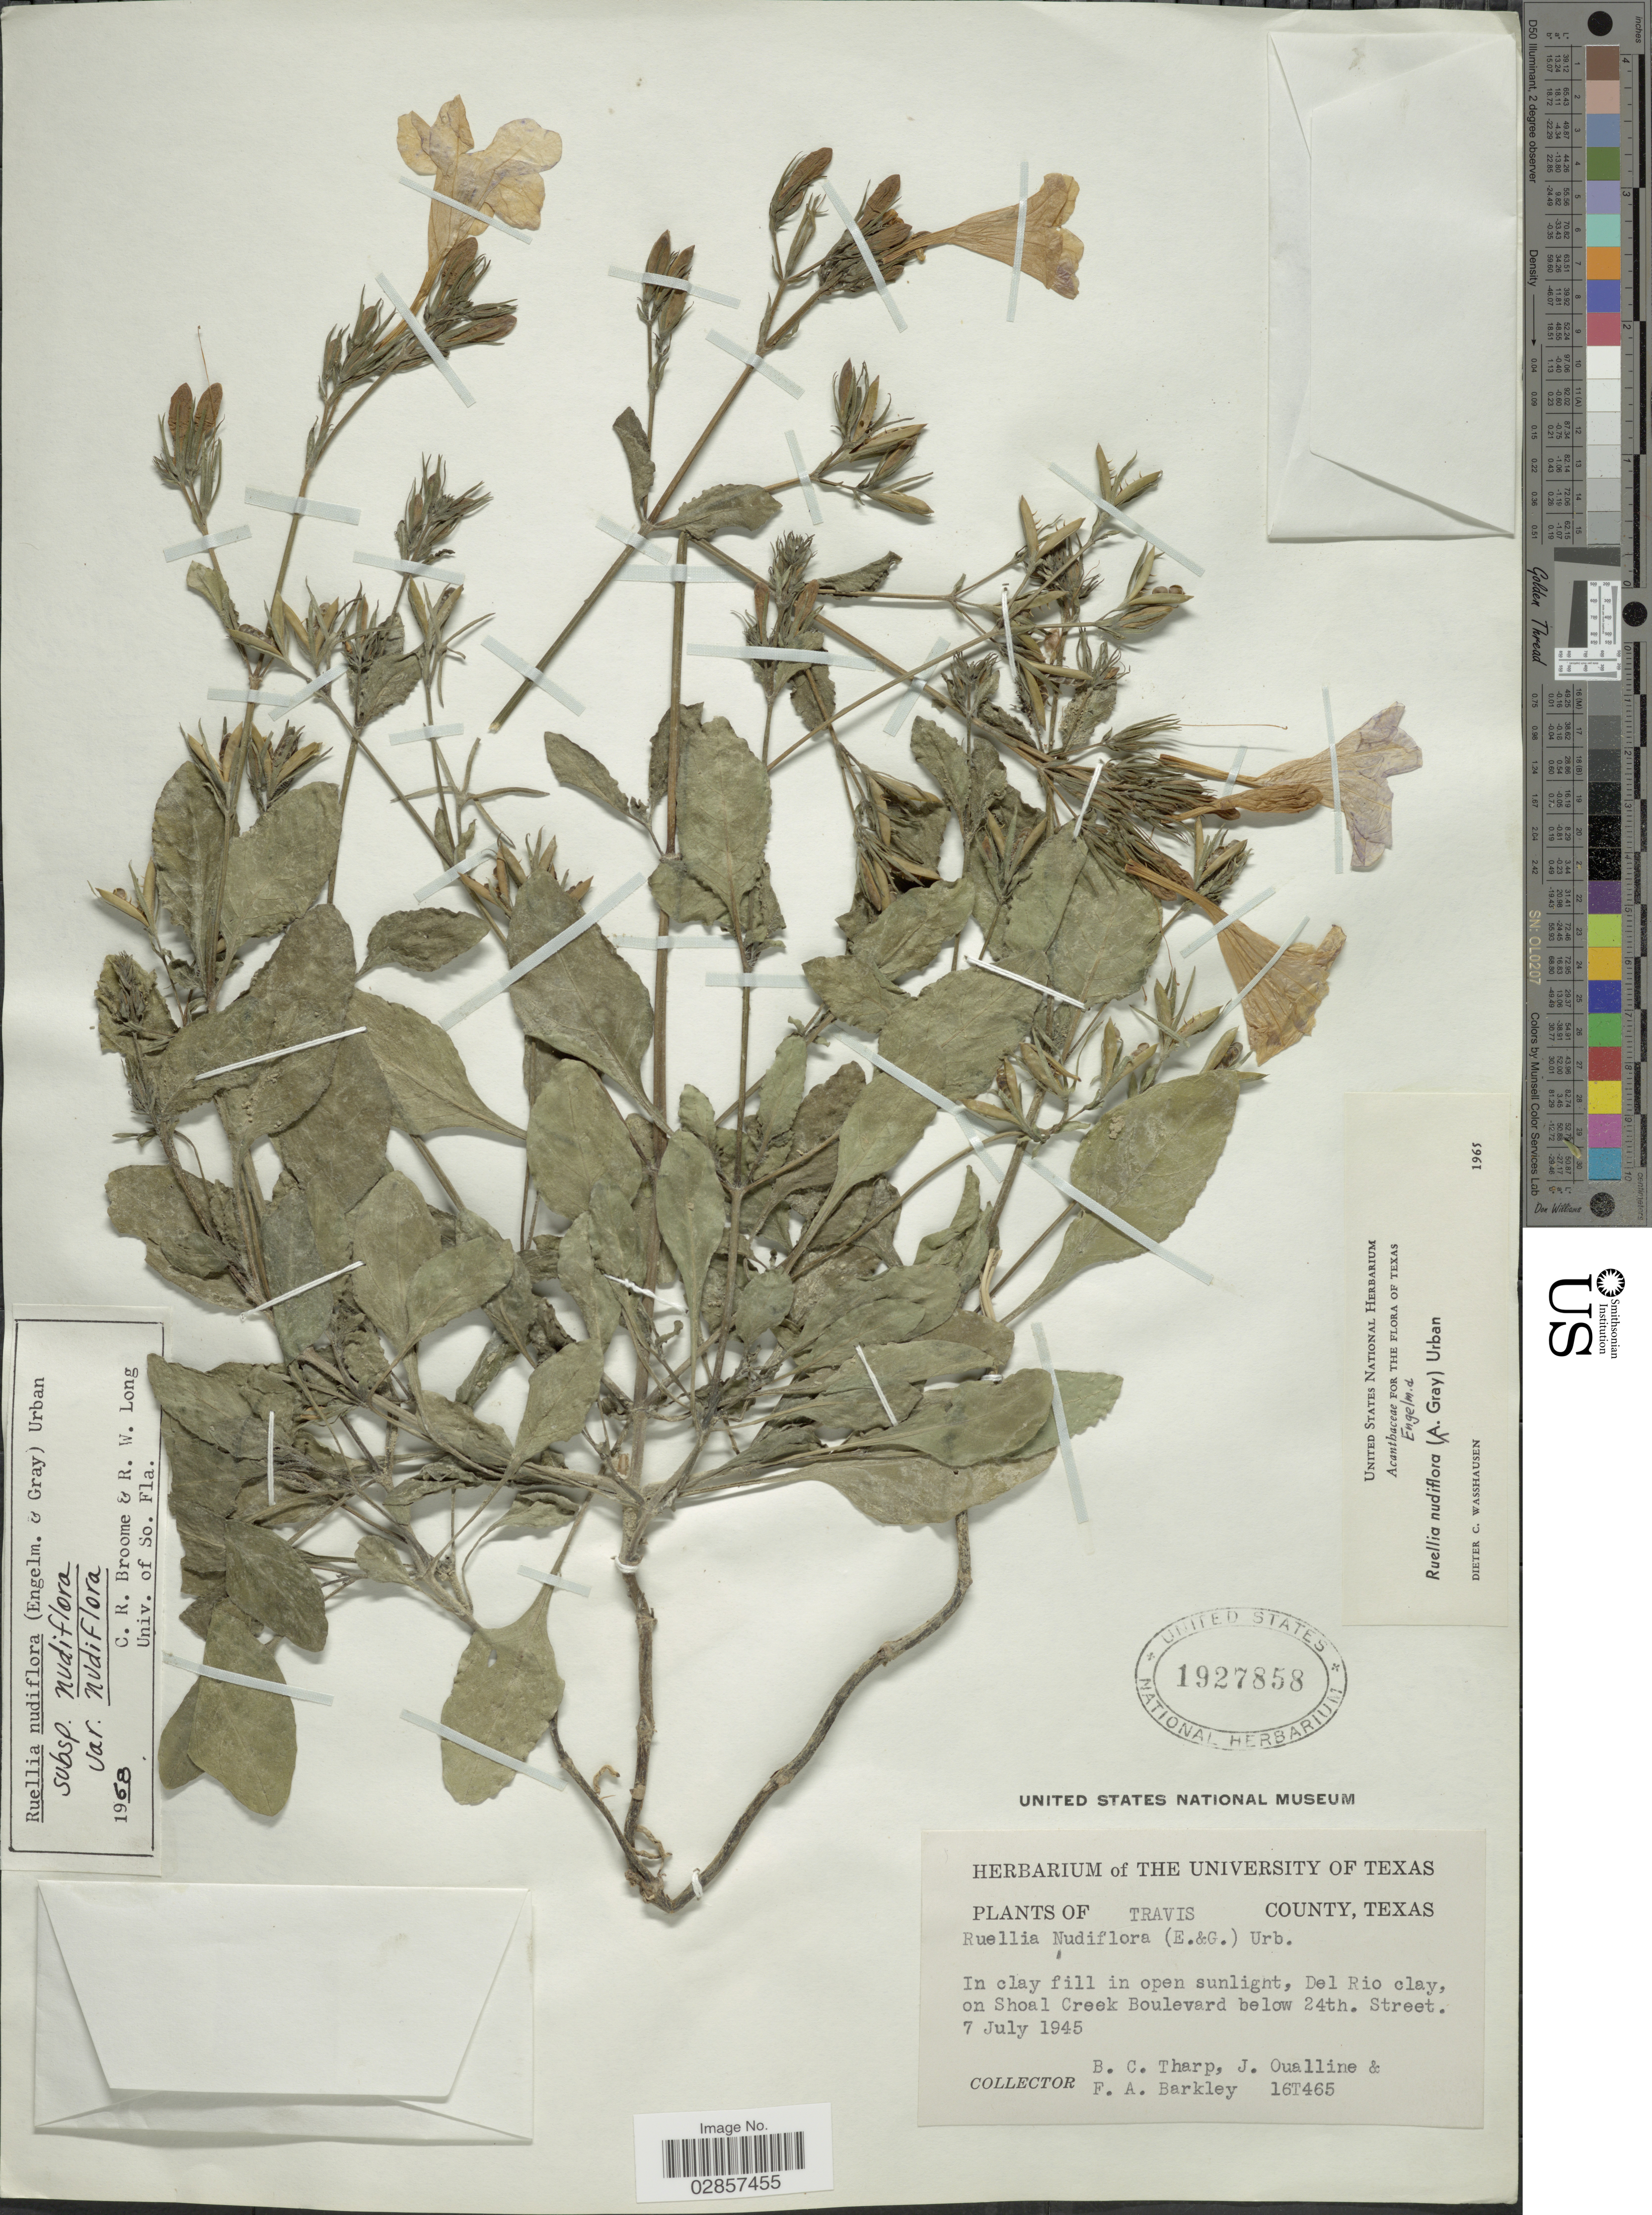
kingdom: Plantae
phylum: Tracheophyta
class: Magnoliopsida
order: Lamiales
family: Acanthaceae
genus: Ruellia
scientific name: Ruellia nudiflora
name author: (Engelm. & A. Gray) Urb.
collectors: B. C. Tharp, J. Oualline & F. A. Barkley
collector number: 16T465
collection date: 1945-07-07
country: United States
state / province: Texas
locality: Travis County, Del Rio clay, on Shoal Creek Boulevard below 24th. Street.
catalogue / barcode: US 1927858